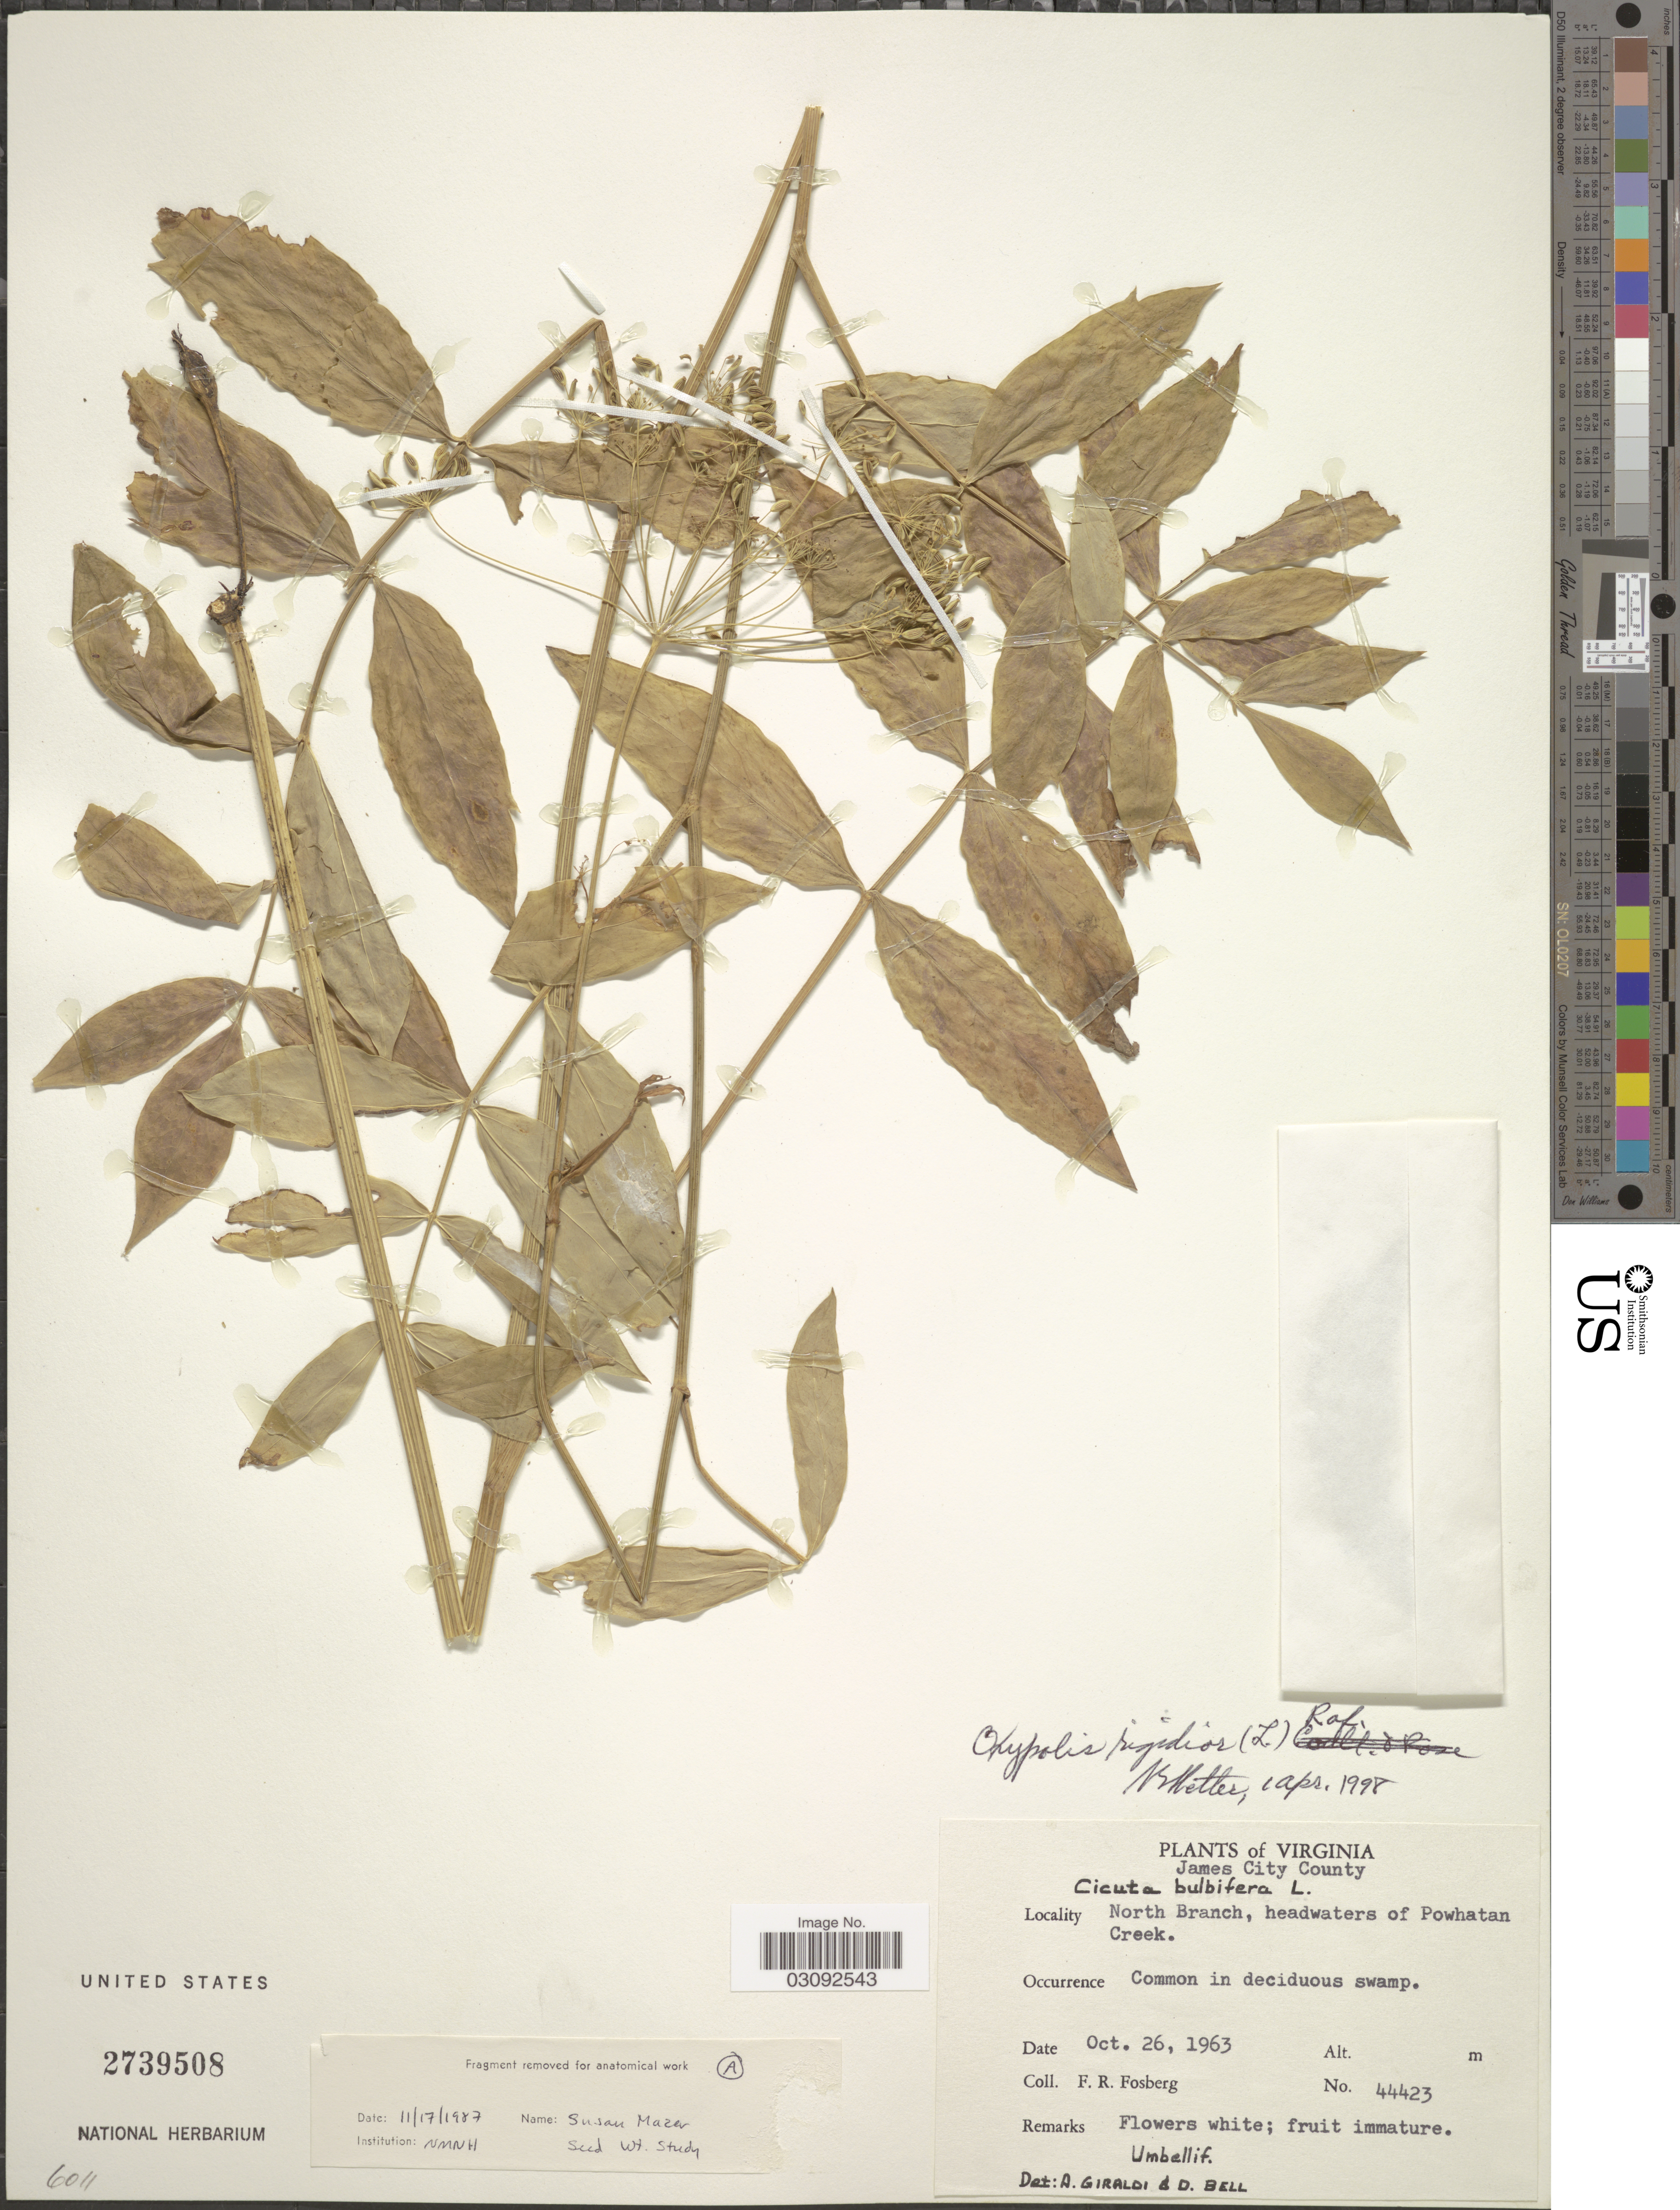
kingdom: Plantae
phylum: Tracheophyta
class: Magnoliopsida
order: Apiales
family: Apiaceae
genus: Oxypolis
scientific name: Oxypolis rigidior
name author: (L.) Raf.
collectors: F. R. Fosberg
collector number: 44423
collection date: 1963-10-26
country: United States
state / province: Virginia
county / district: James City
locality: James City County. North Branch, headwaters of Powhatan Creek.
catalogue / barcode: US 2739508